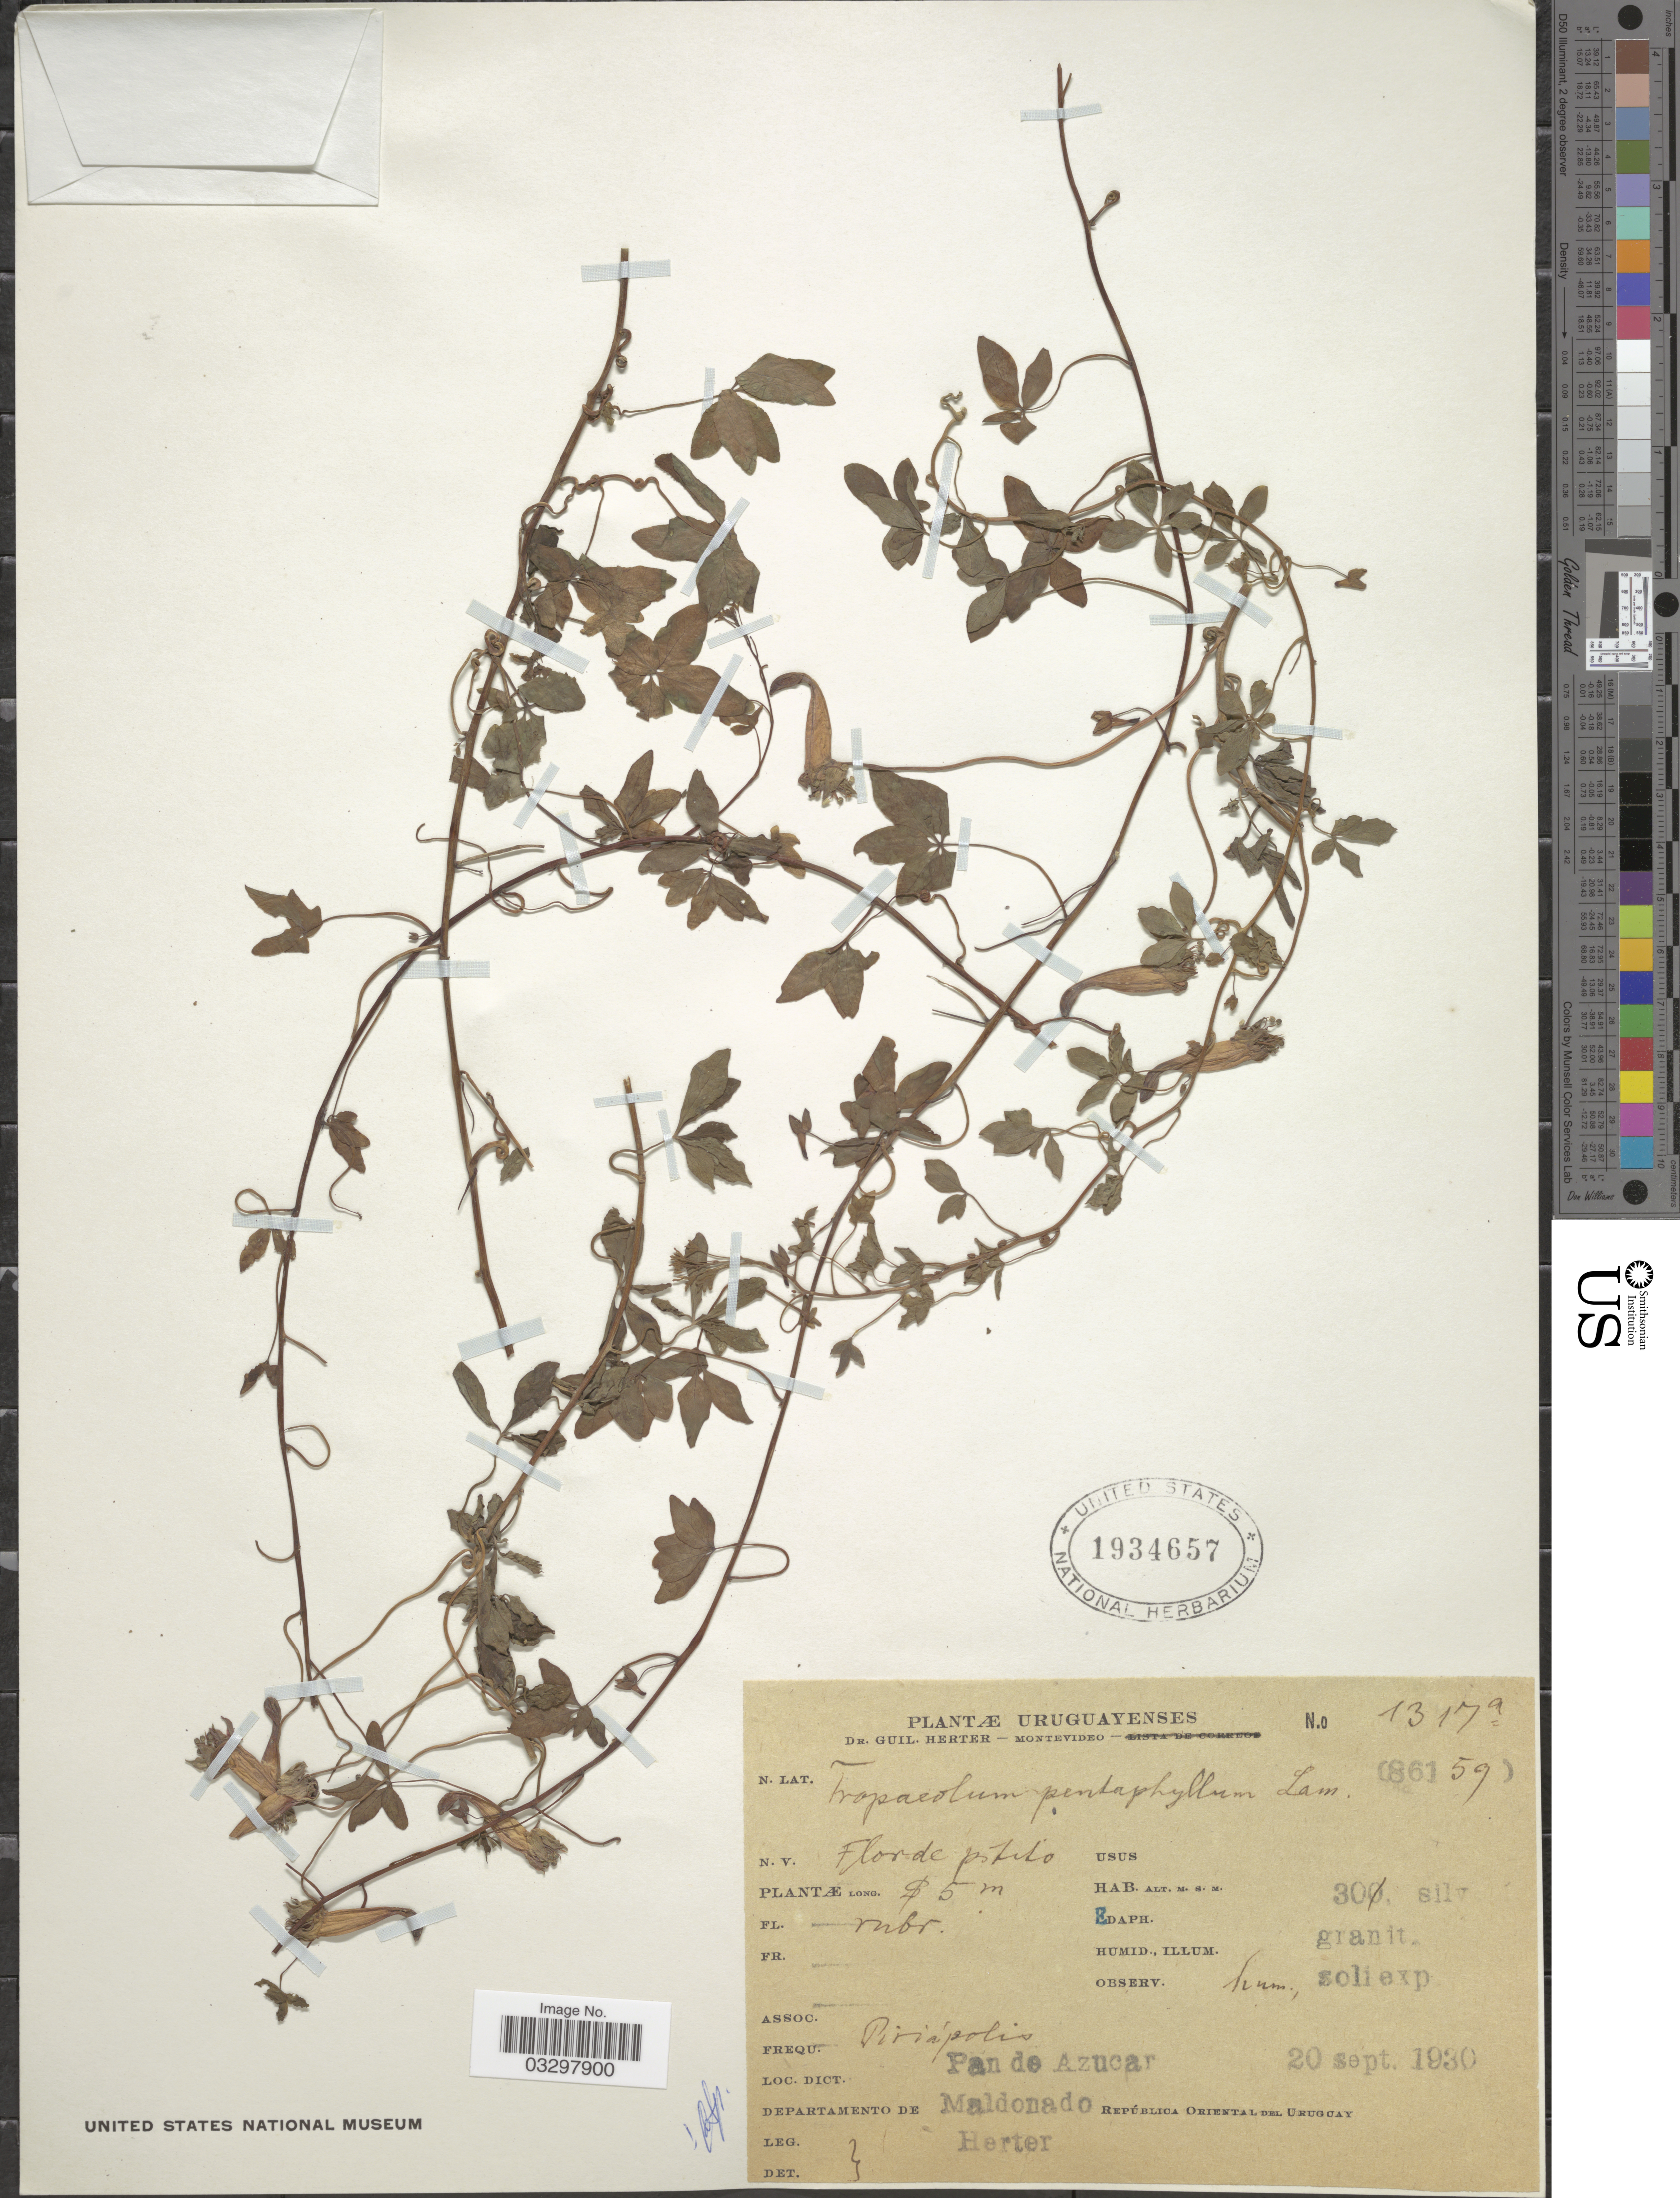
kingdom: Plantae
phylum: Tracheophyta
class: Magnoliopsida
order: Brassicales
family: Tropaeolaceae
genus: Tropaeolum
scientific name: Tropaeolum pentaphyllum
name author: Lam.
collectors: Herter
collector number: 1317a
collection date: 1930-09-20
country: Uruguay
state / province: Maldonado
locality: Pan de Azucar, Departamento de Maldonado, República Oriental del Uruguay.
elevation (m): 30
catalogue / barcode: US 1934657